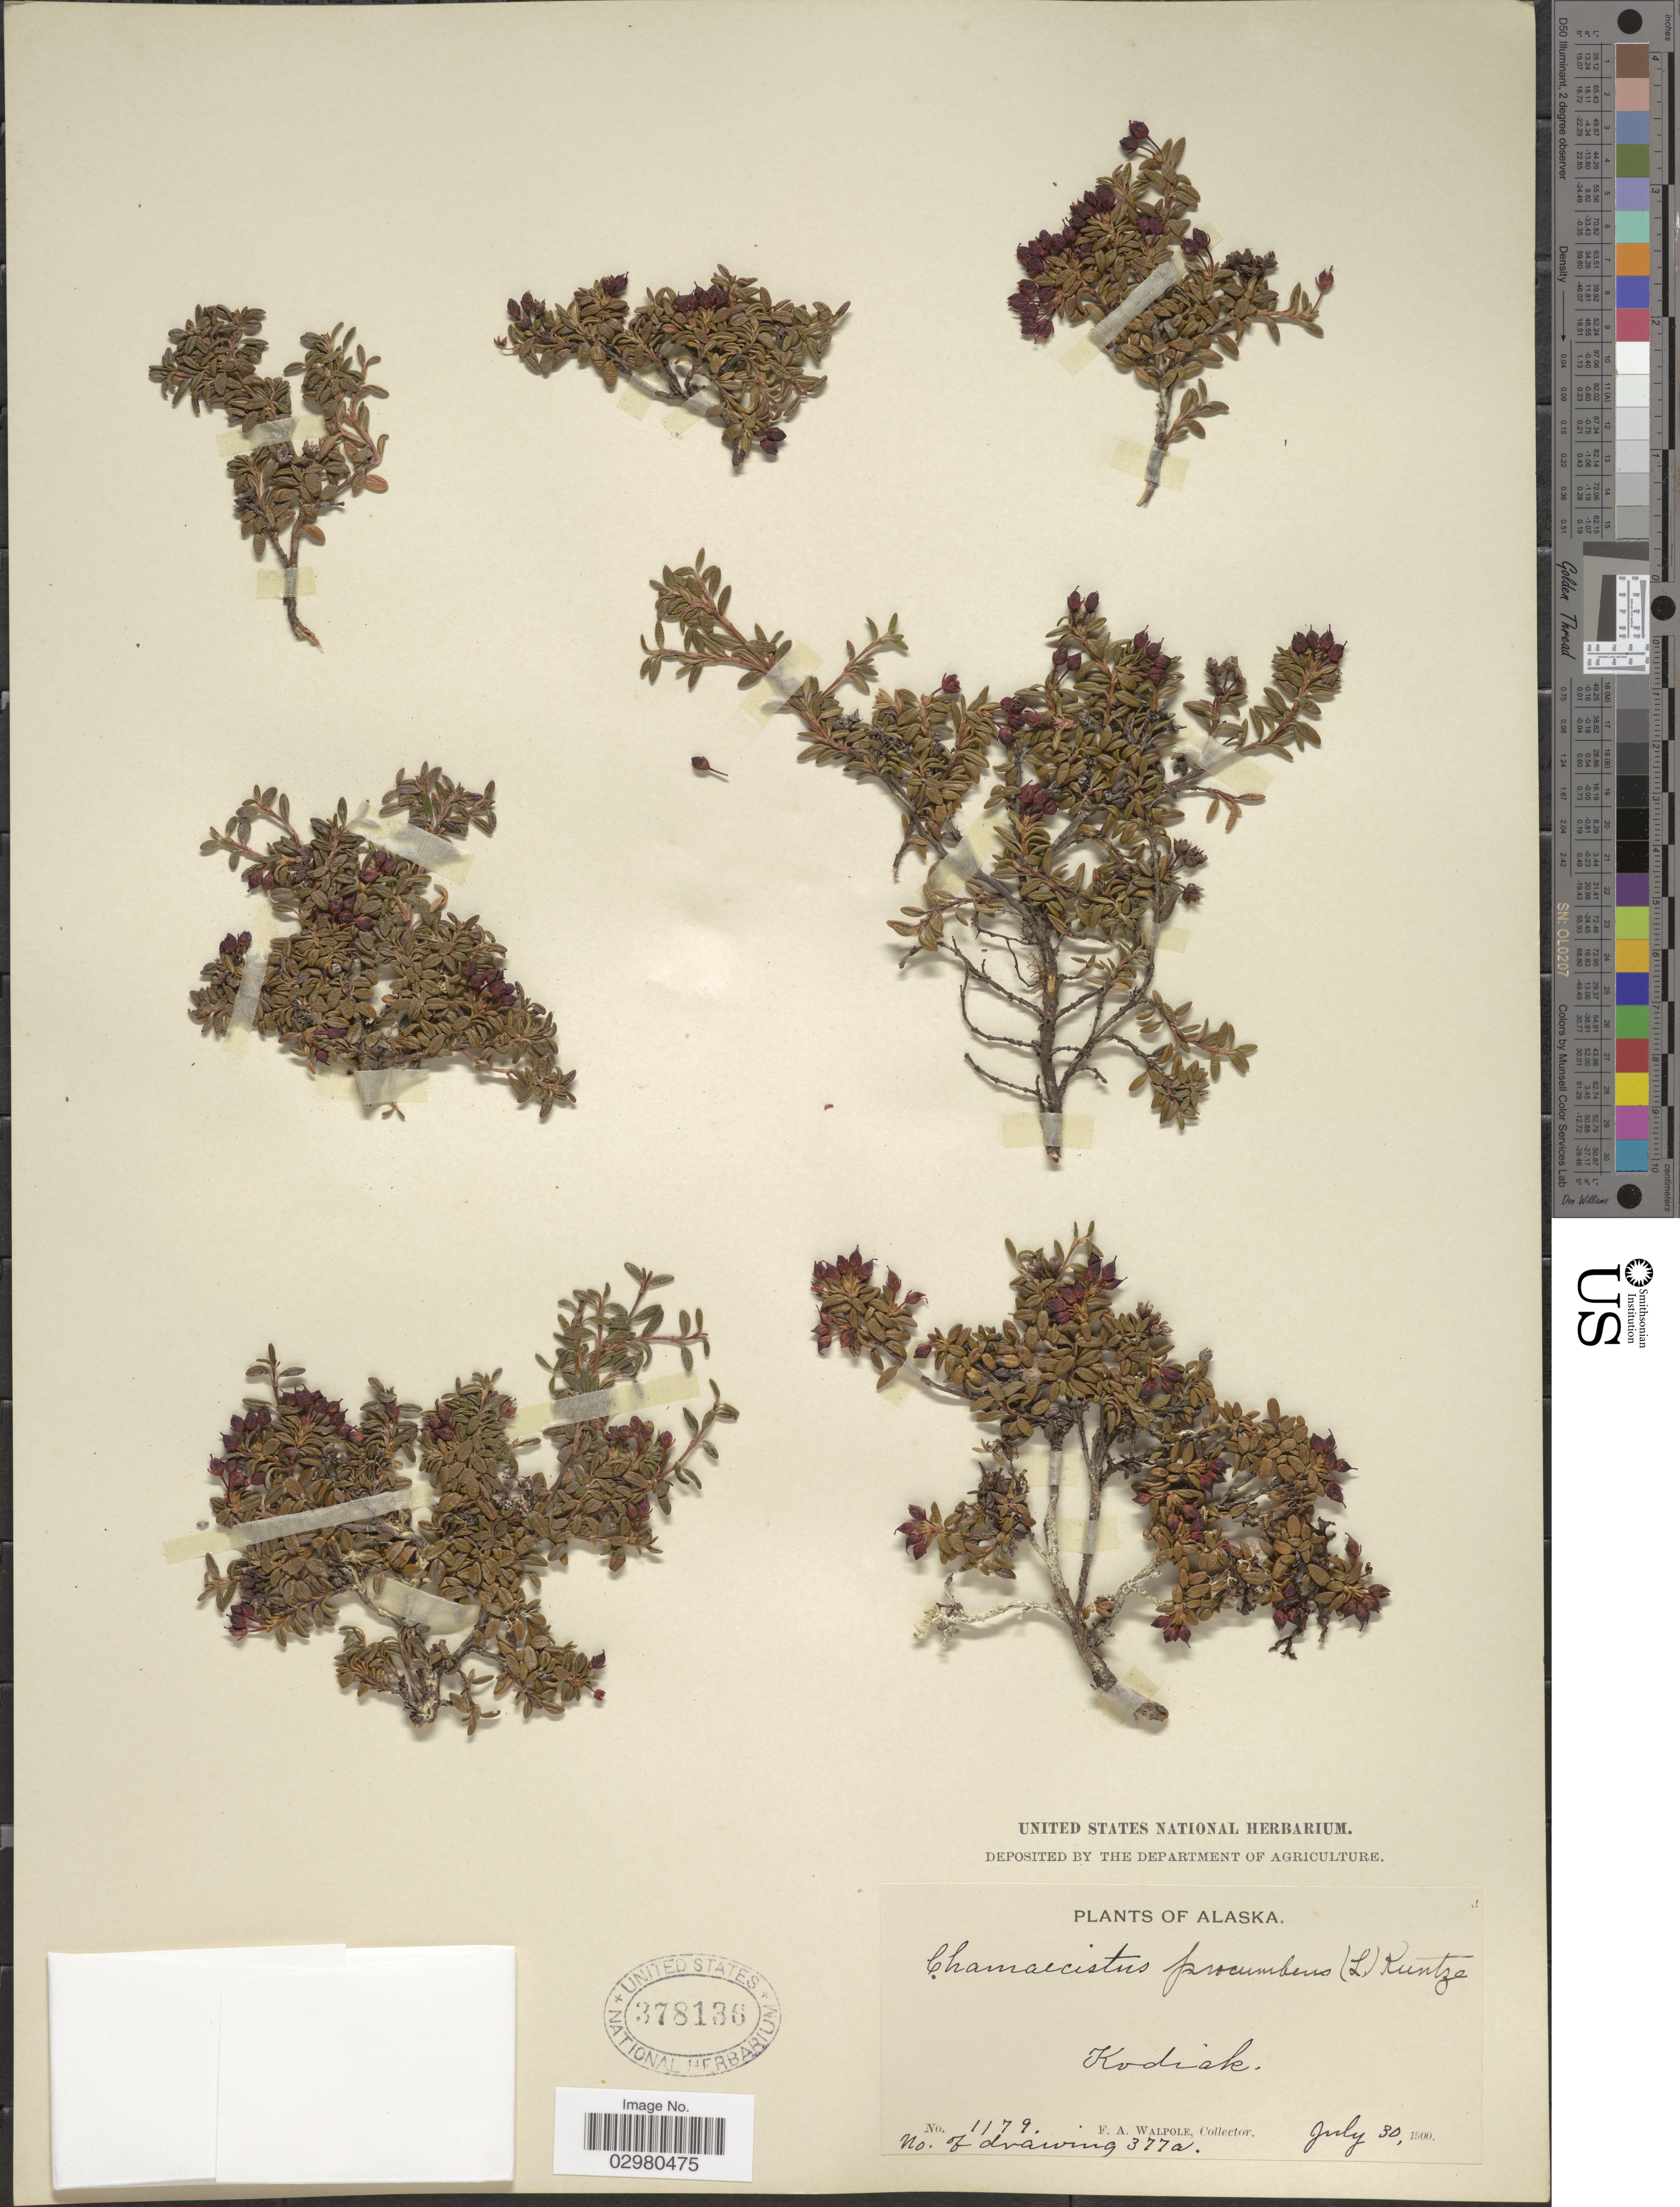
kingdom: Plantae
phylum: Tracheophyta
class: Magnoliopsida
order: Ericales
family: Ericaceae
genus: Loiseleuria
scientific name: Loiseleuria procumbens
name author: (L.) Desv.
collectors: F. Walpole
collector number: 1179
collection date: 1900-07-30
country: United States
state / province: Alaska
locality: Kodiak.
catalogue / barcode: US 378136